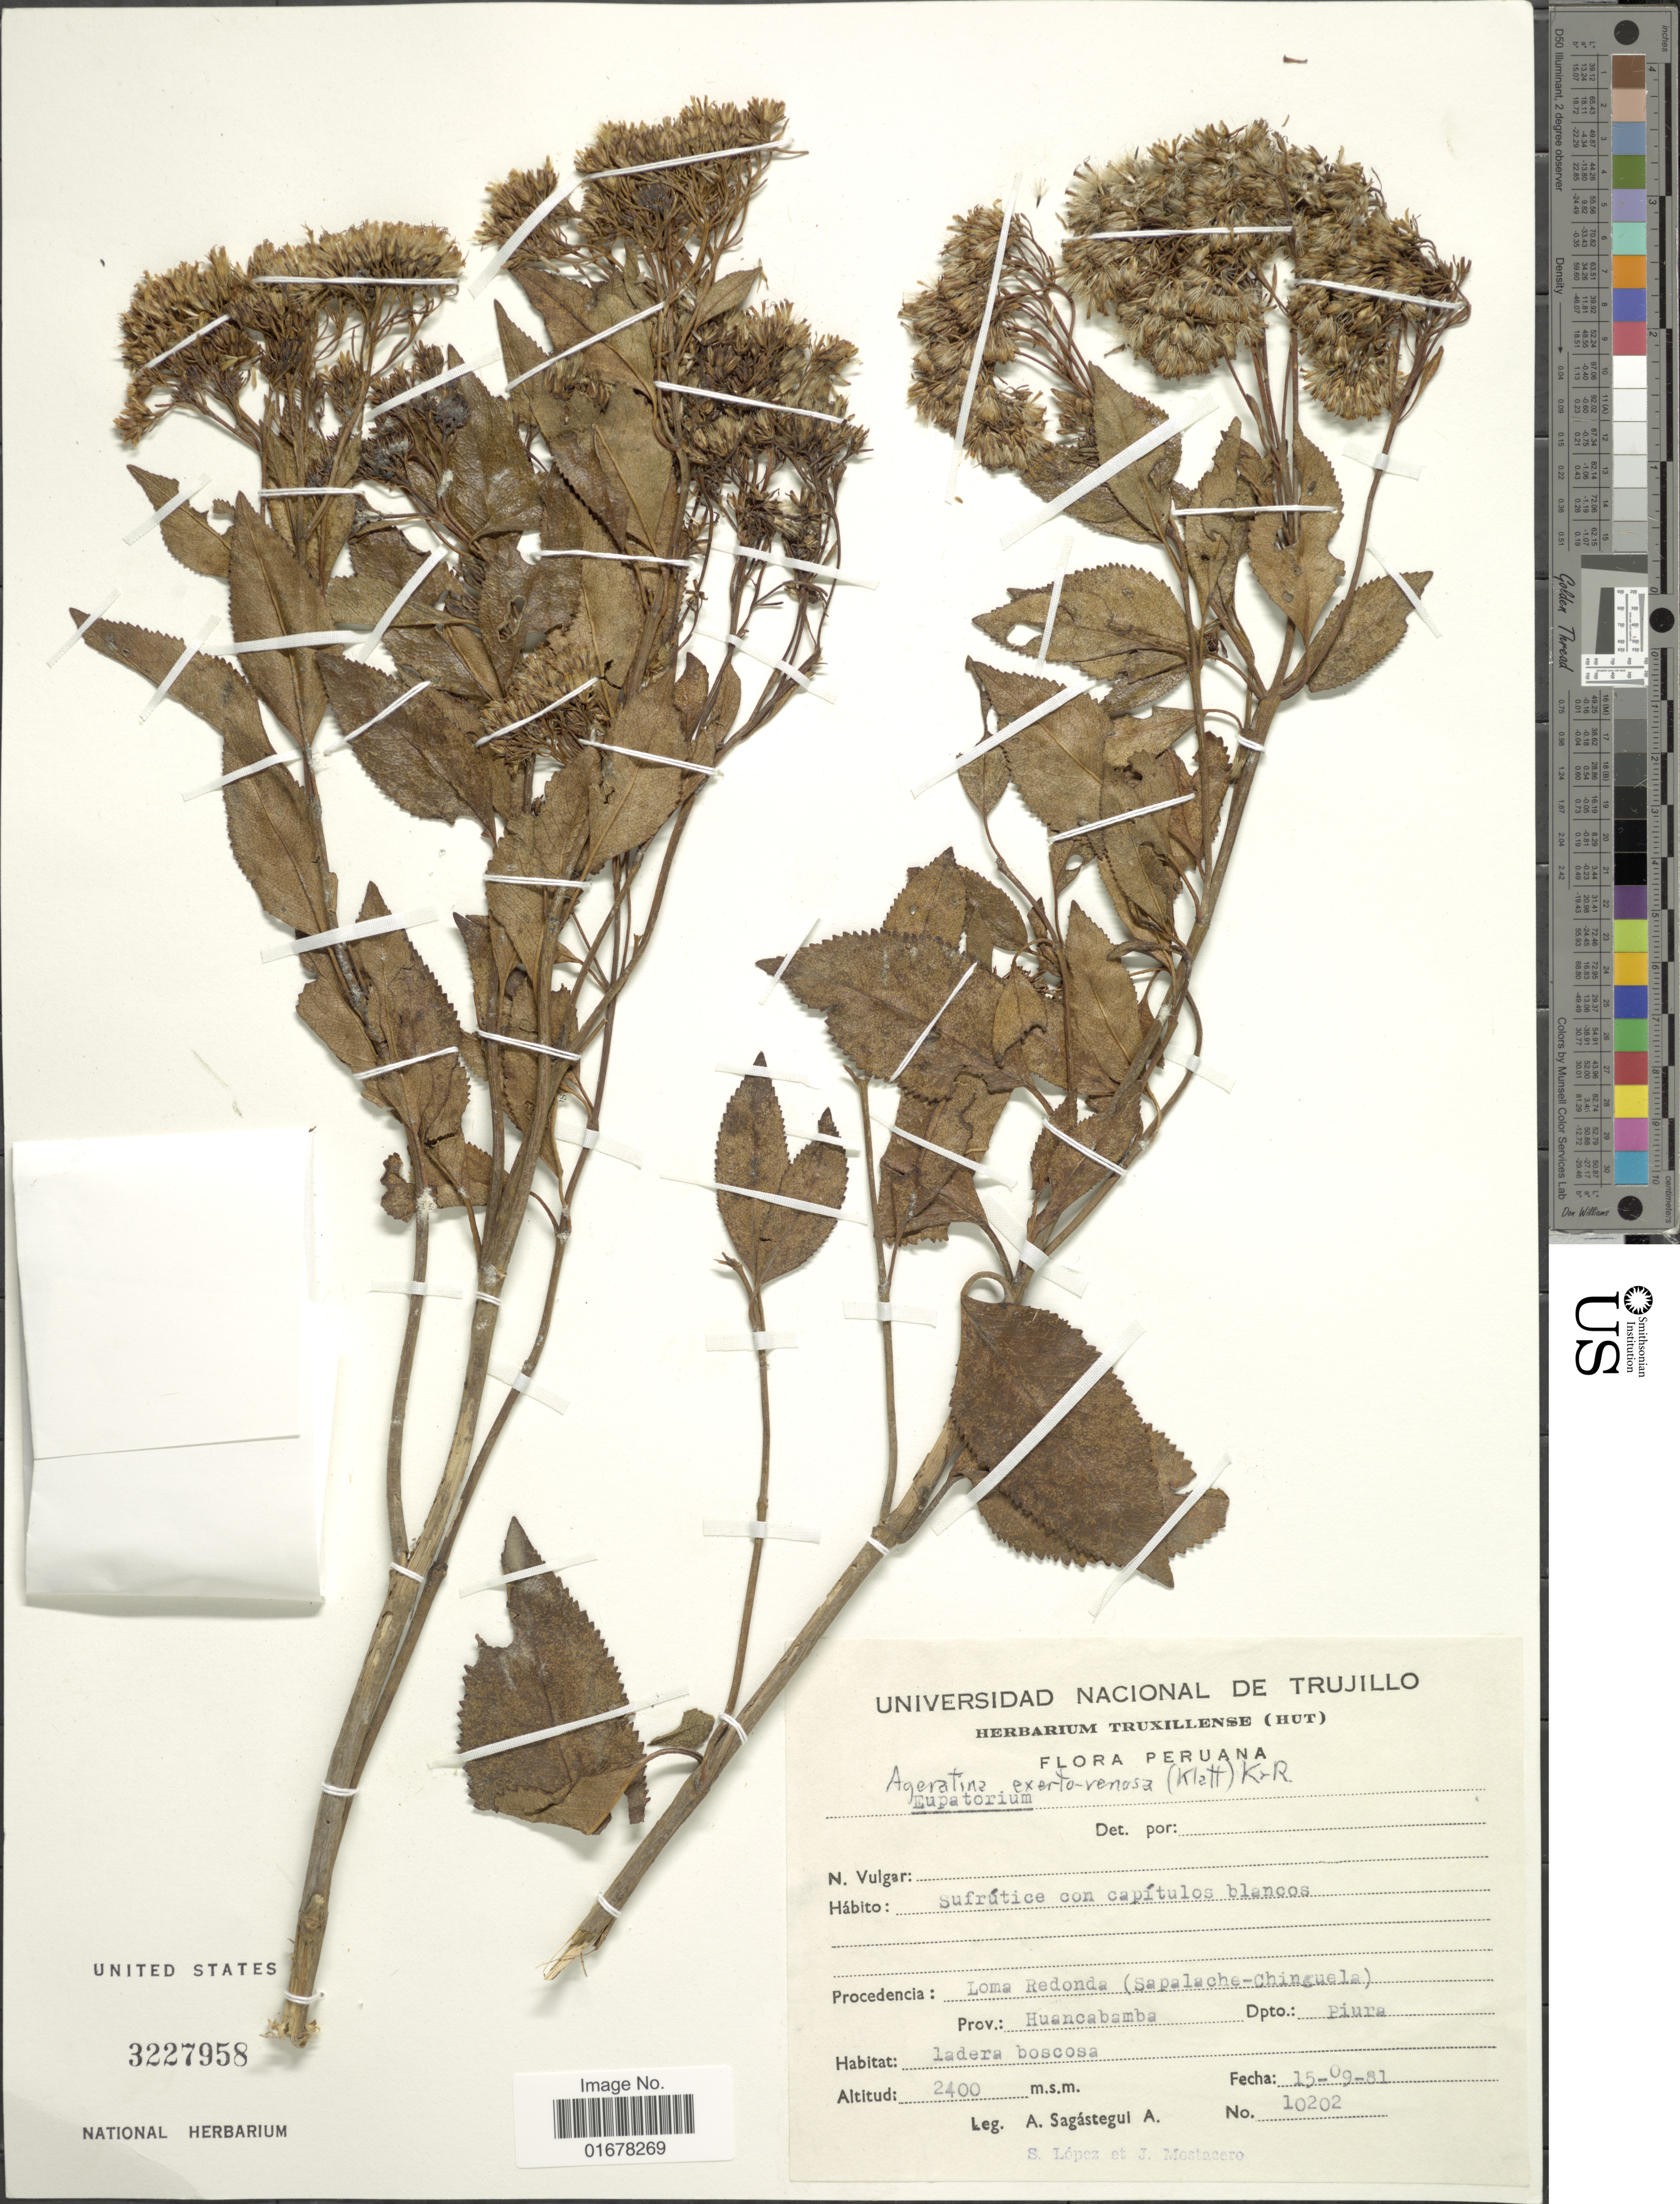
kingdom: Plantae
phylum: Tracheophyta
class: Magnoliopsida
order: Asterales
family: Asteraceae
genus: Ageratina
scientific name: Ageratina exserto-venosa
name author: (Klatt) R.M. King & H. Rob.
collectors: A. Sagástegui A., S. Lopez & J. Mostacero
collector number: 10202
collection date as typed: Transcribed d/m/y: 15/9/81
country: Peru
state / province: Piura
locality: Procedencia: Loma Redonda ( Sapalache-Chinguela), Prov.: Huancabamba Dpto.: Piura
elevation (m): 2400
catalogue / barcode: US 3227958